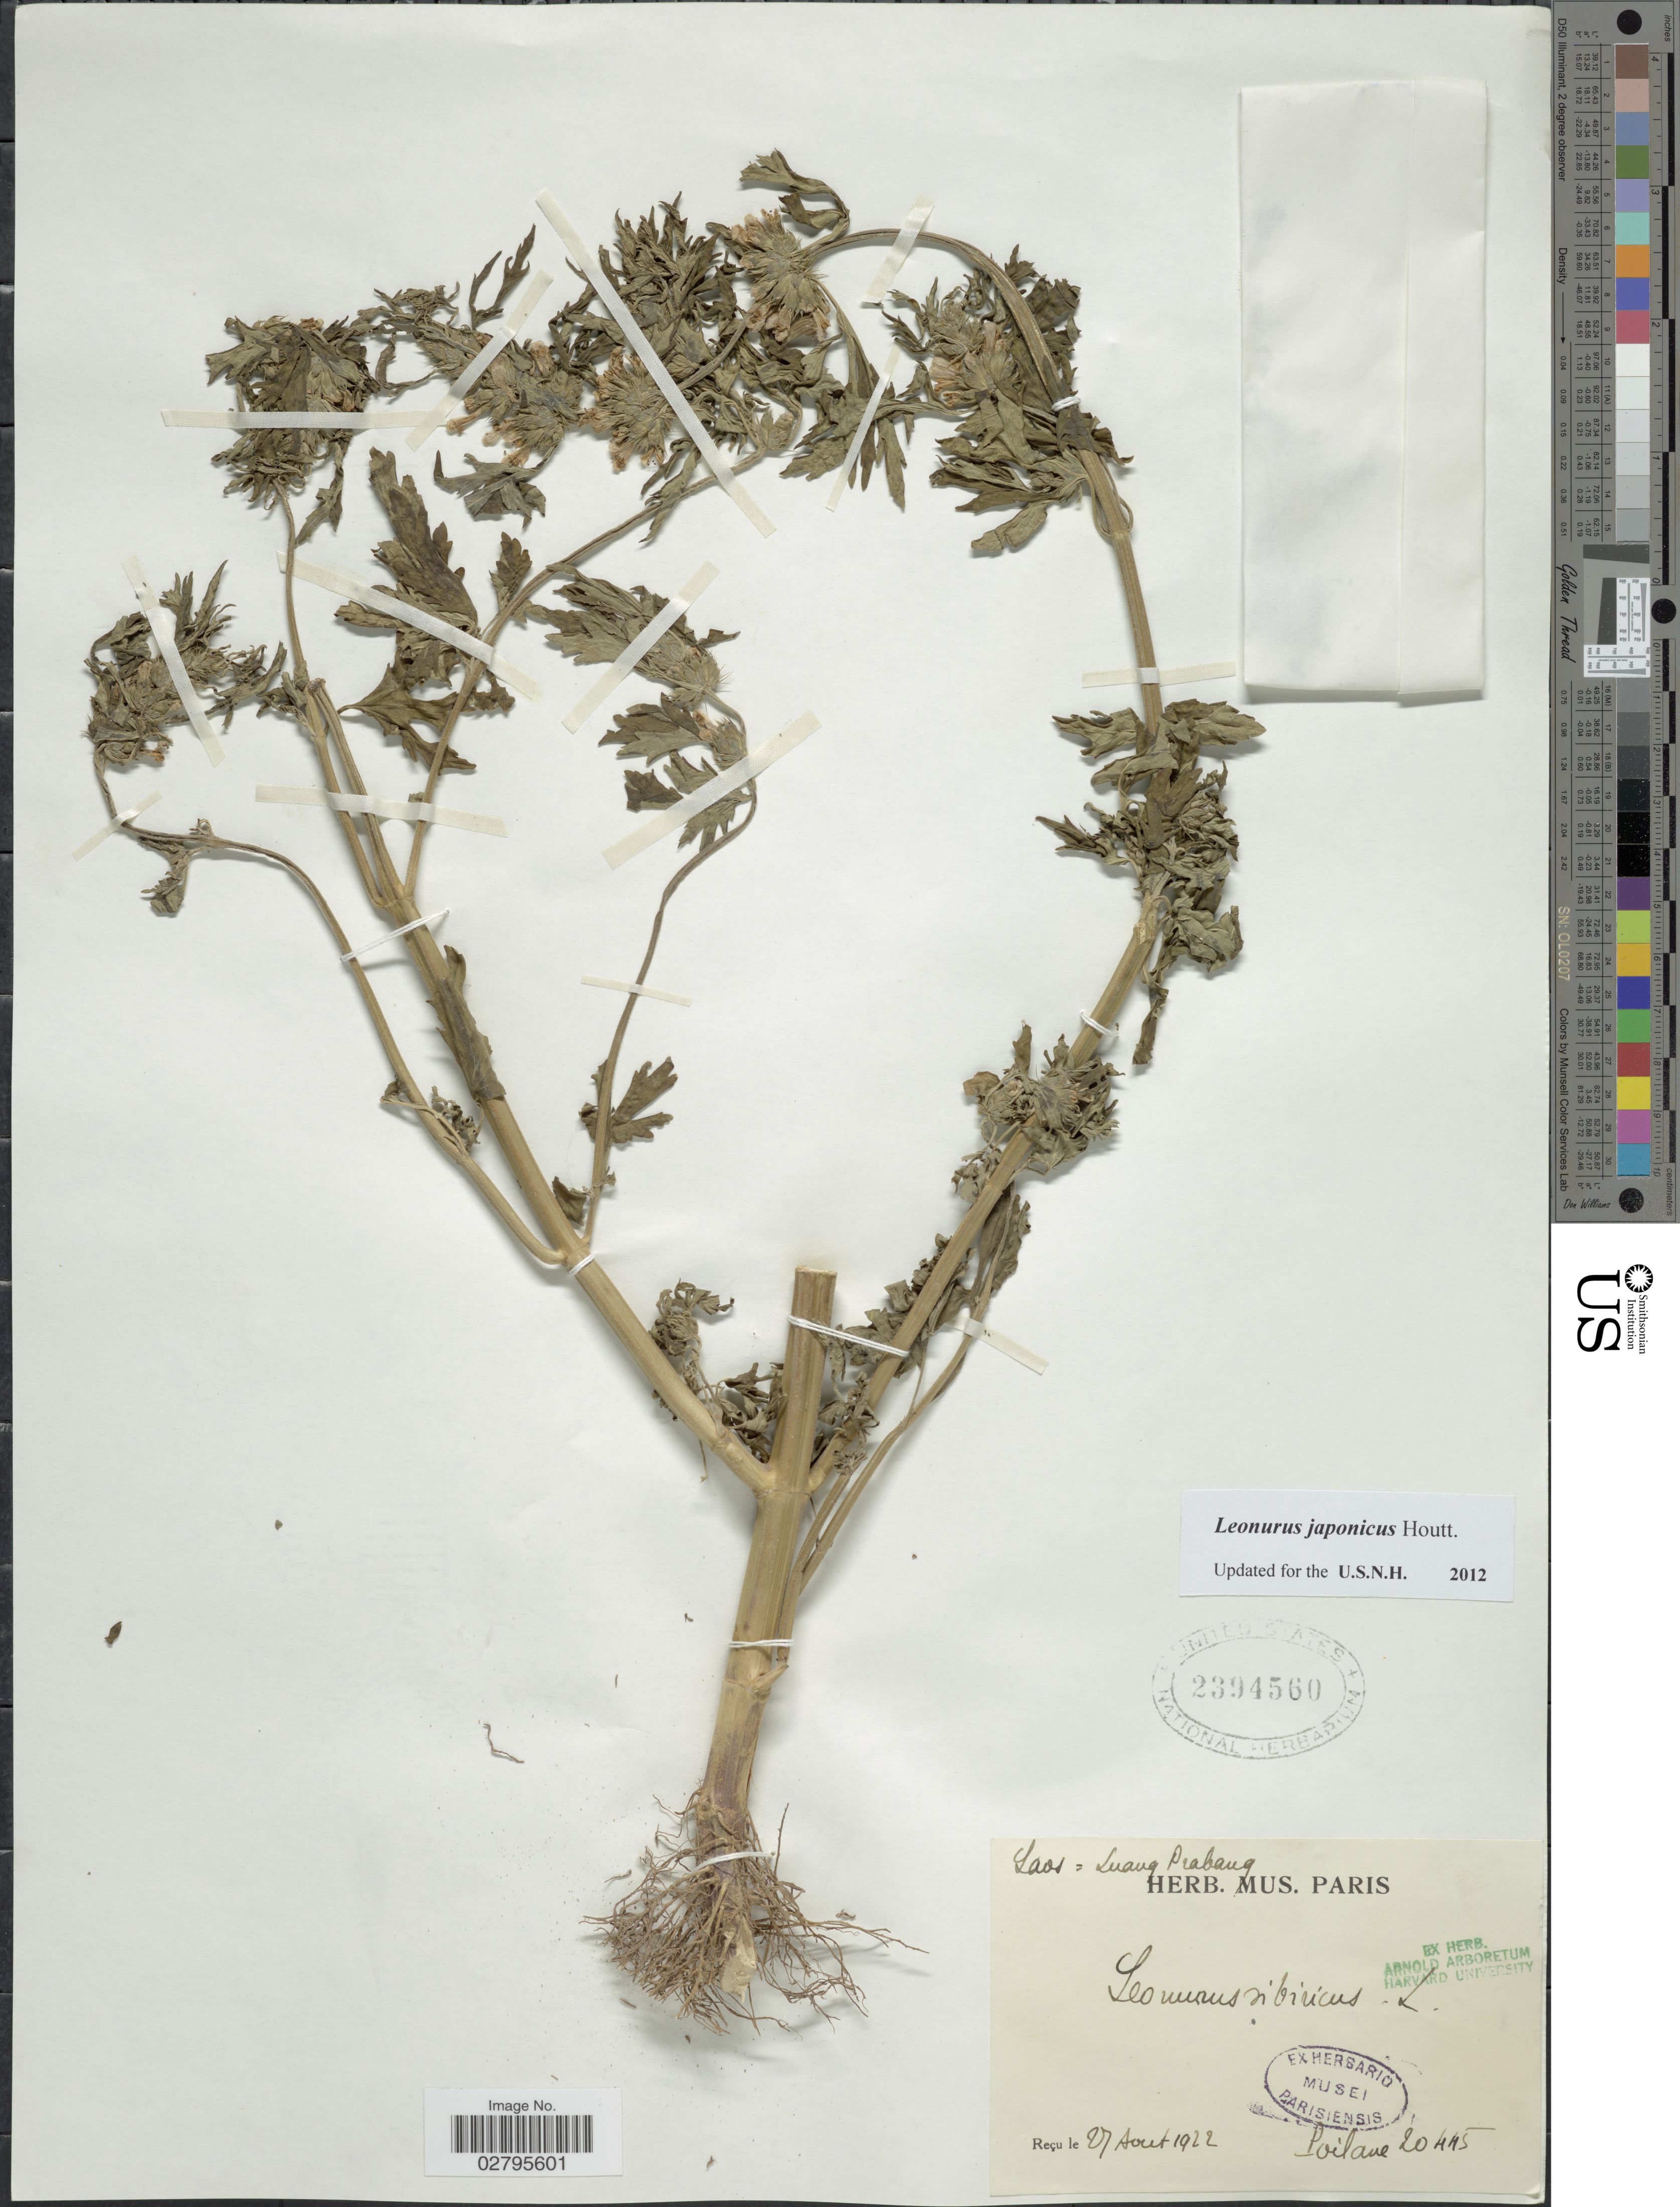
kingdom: Plantae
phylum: Tracheophyta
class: Magnoliopsida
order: Lamiales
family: Lamiaceae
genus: Leonurus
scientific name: Leonurus japonicus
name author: Houtt.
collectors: -. Poilane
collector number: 20445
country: Laos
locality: Luang Prabang.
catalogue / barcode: US 2394560